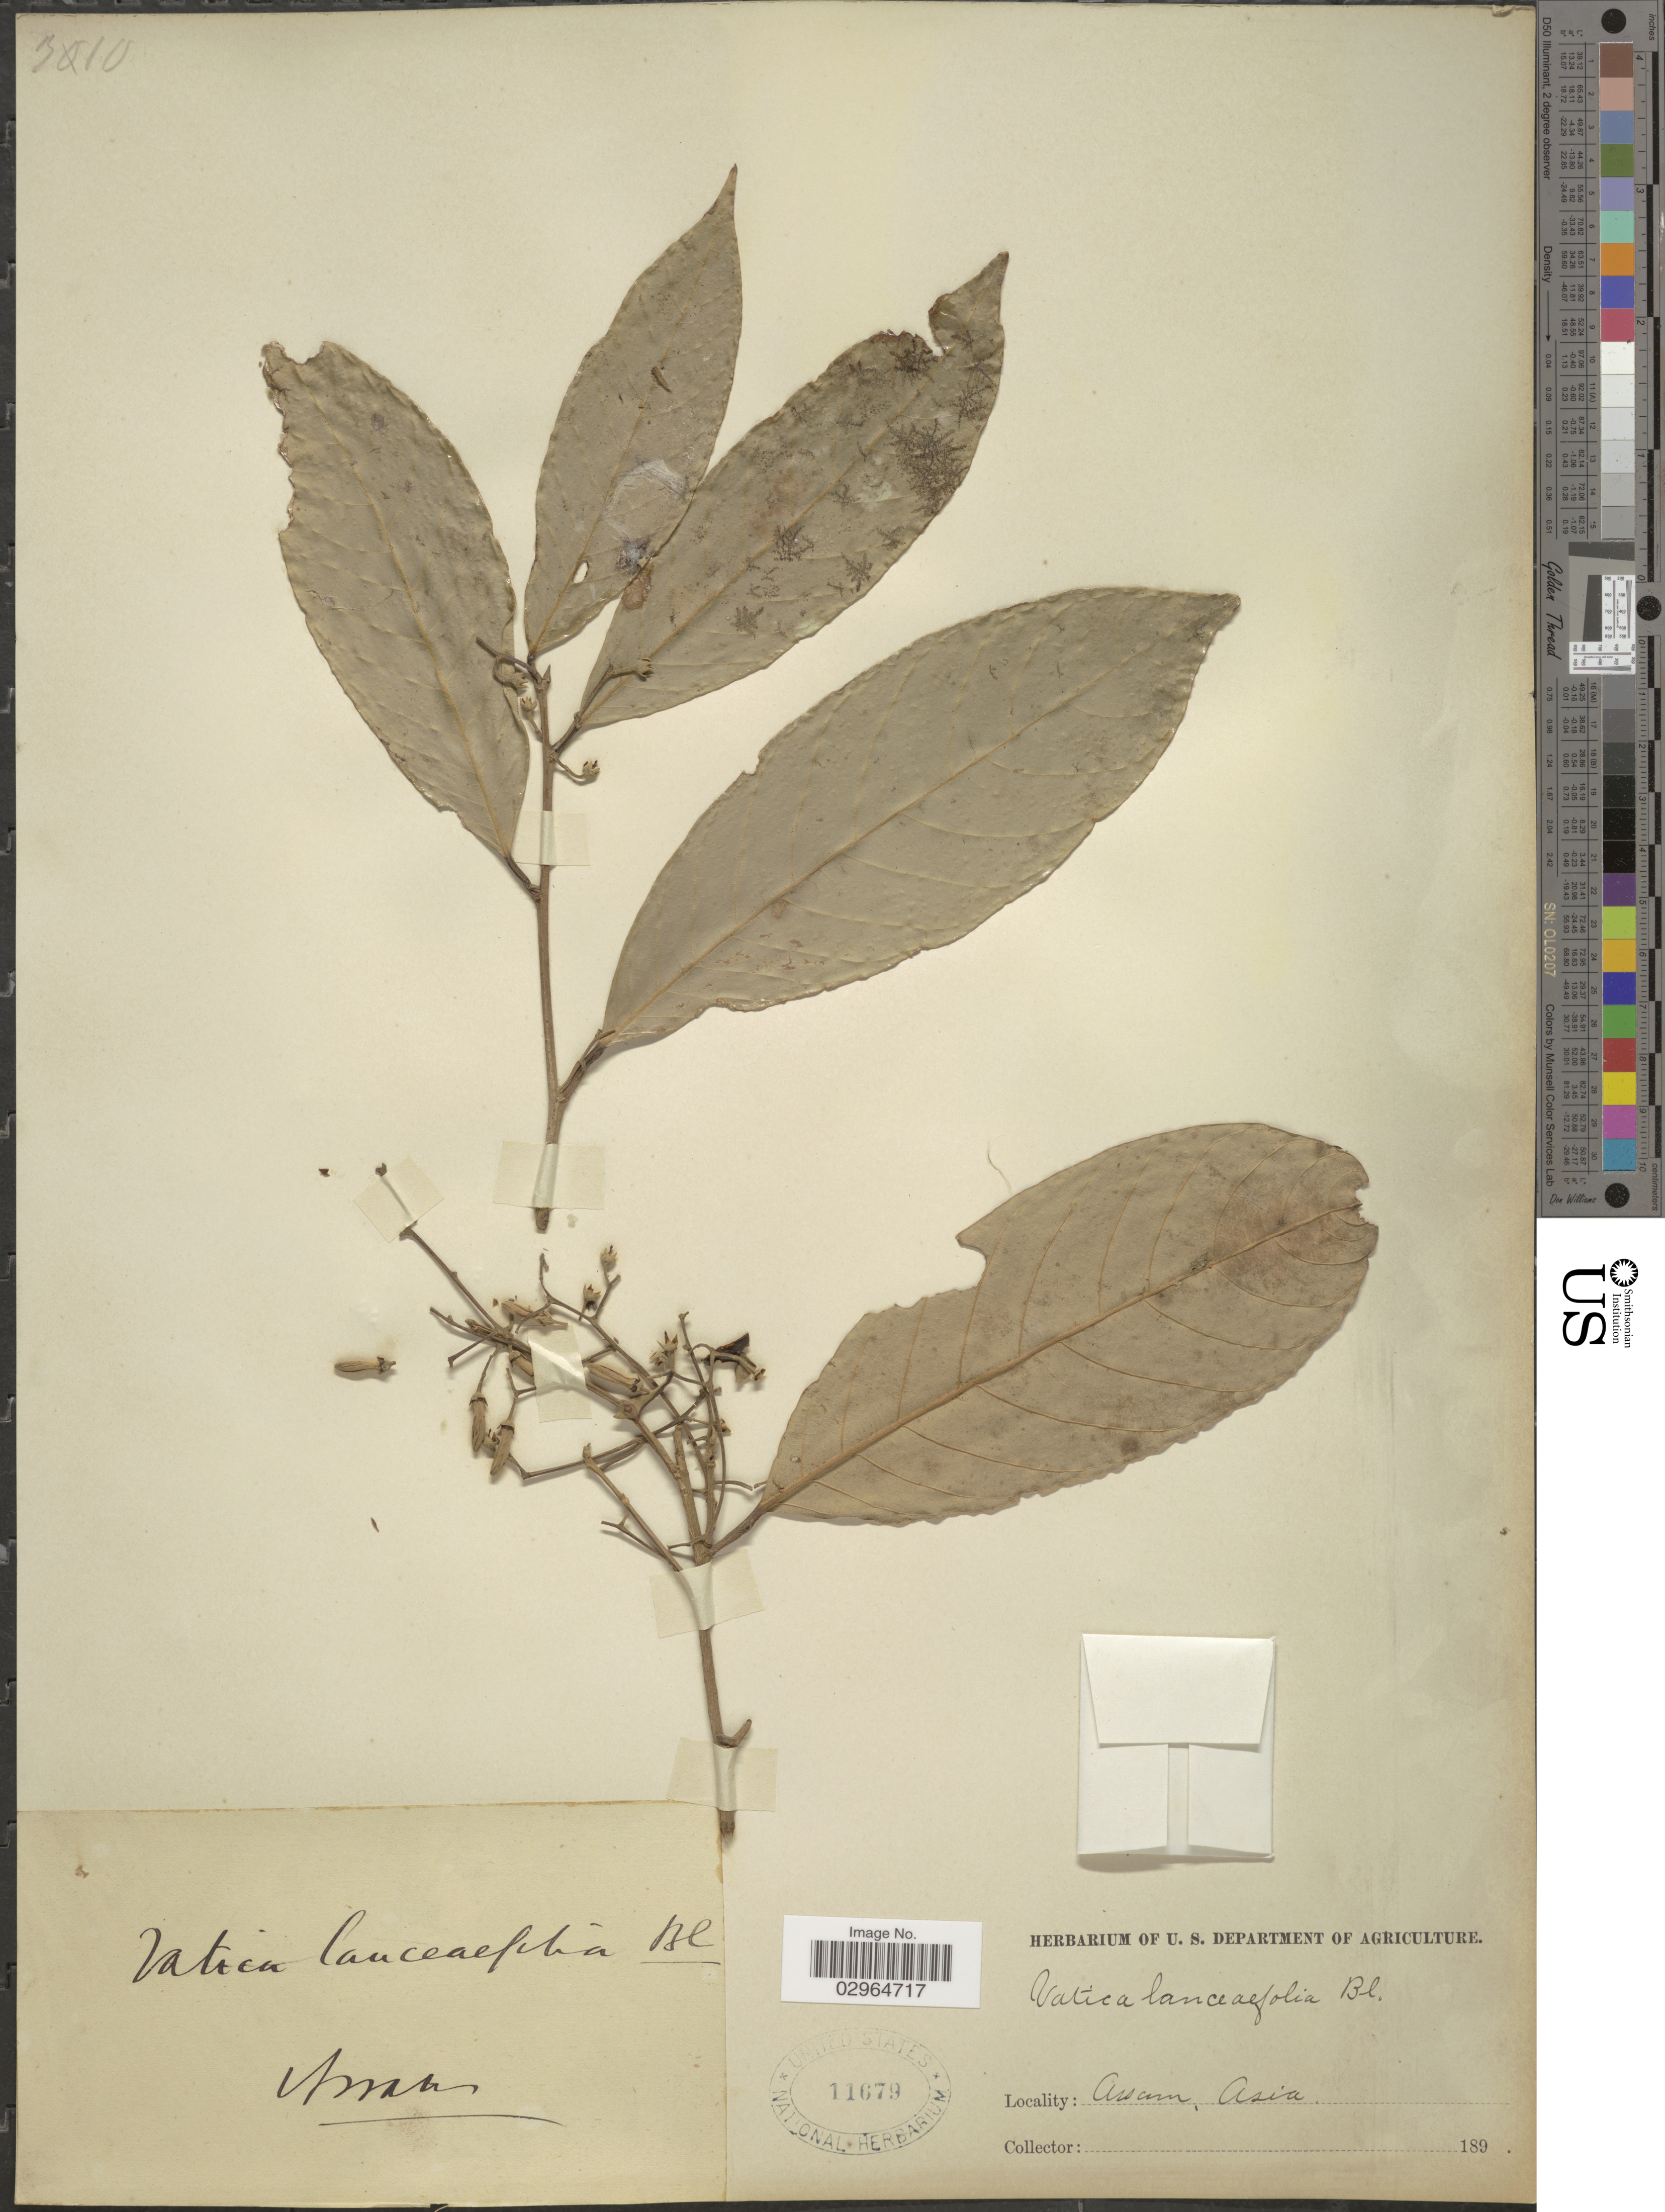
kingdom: Plantae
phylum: Tracheophyta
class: Magnoliopsida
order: Malvales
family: Dipterocarpaceae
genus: Vatica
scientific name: Vatica lanceifolia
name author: (Roxburgh) Blume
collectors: ex herb. U. S. Department of Agriculture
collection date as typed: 189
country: India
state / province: Assam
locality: Asia.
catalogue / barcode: US 11679